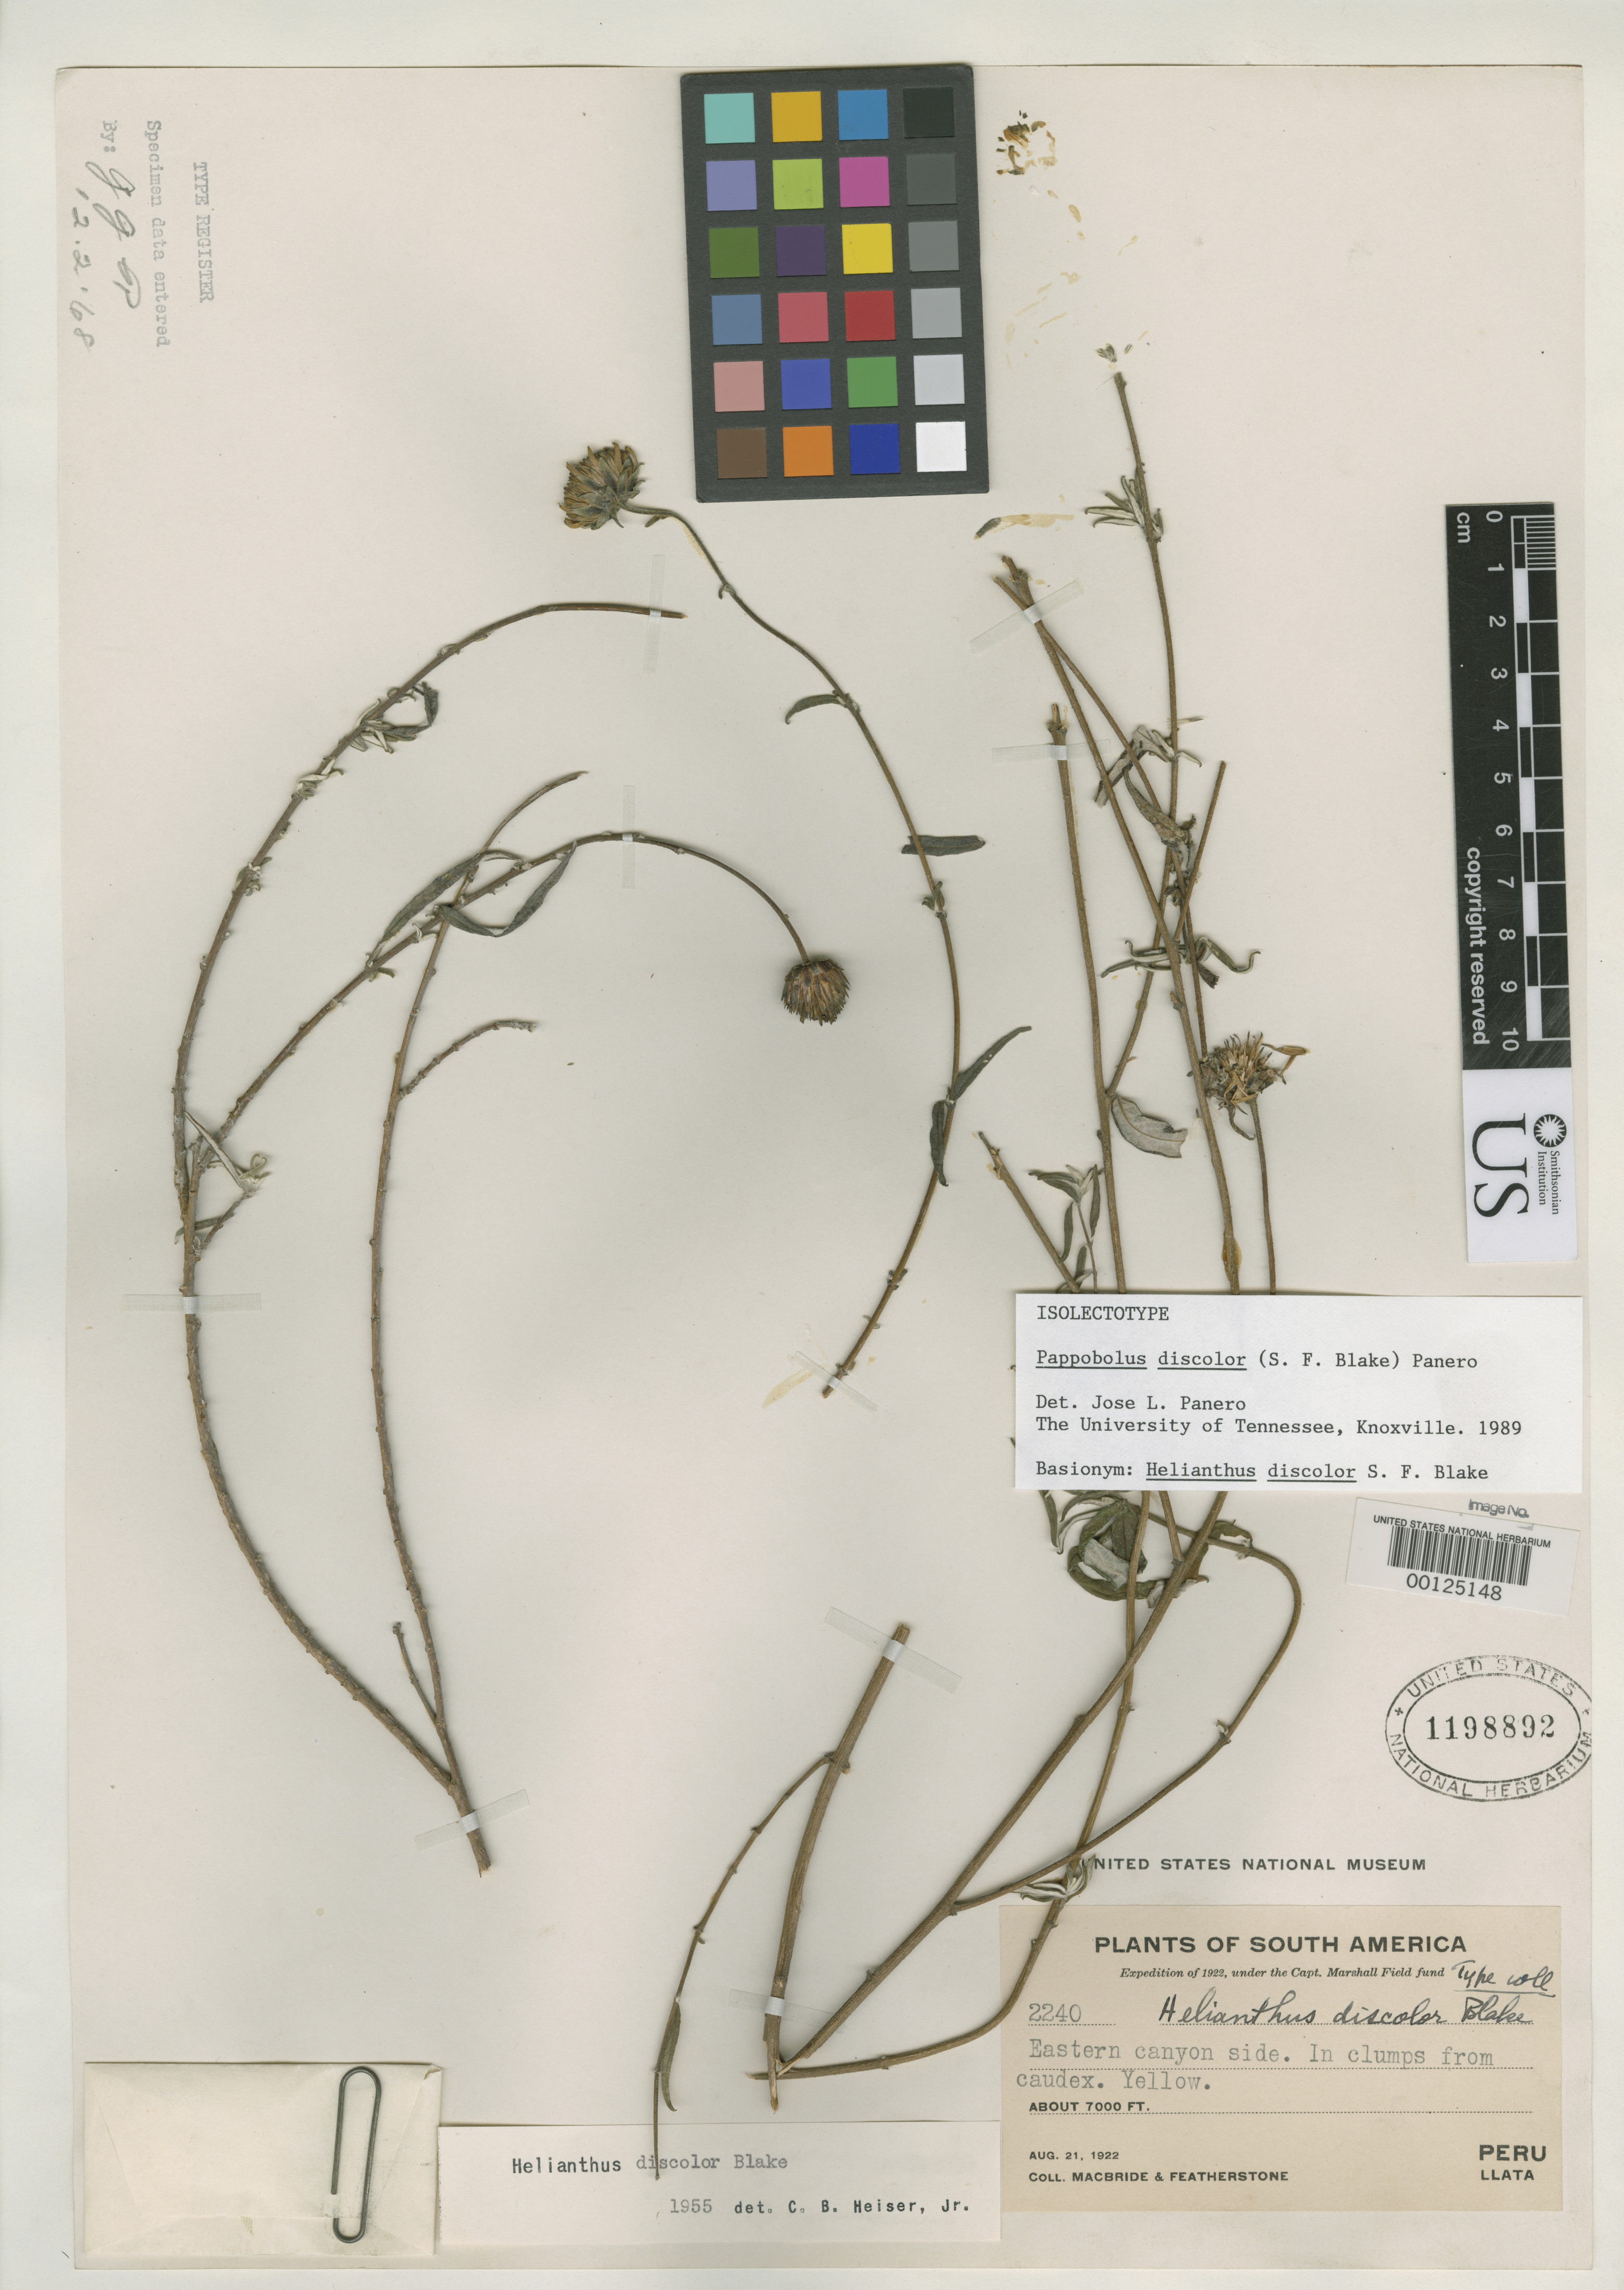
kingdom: Plantae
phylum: Tracheophyta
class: Magnoliopsida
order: Asterales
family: Asteraceae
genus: Helianthus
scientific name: Helianthus discolor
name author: S.F. Blake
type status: Isolectotype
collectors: J. F. Macbride & W. Featherstone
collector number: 2240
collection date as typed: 21 Aug 1922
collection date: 1922-08-21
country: Peru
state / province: Huánuco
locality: Llata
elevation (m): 2134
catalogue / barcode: US 1198892